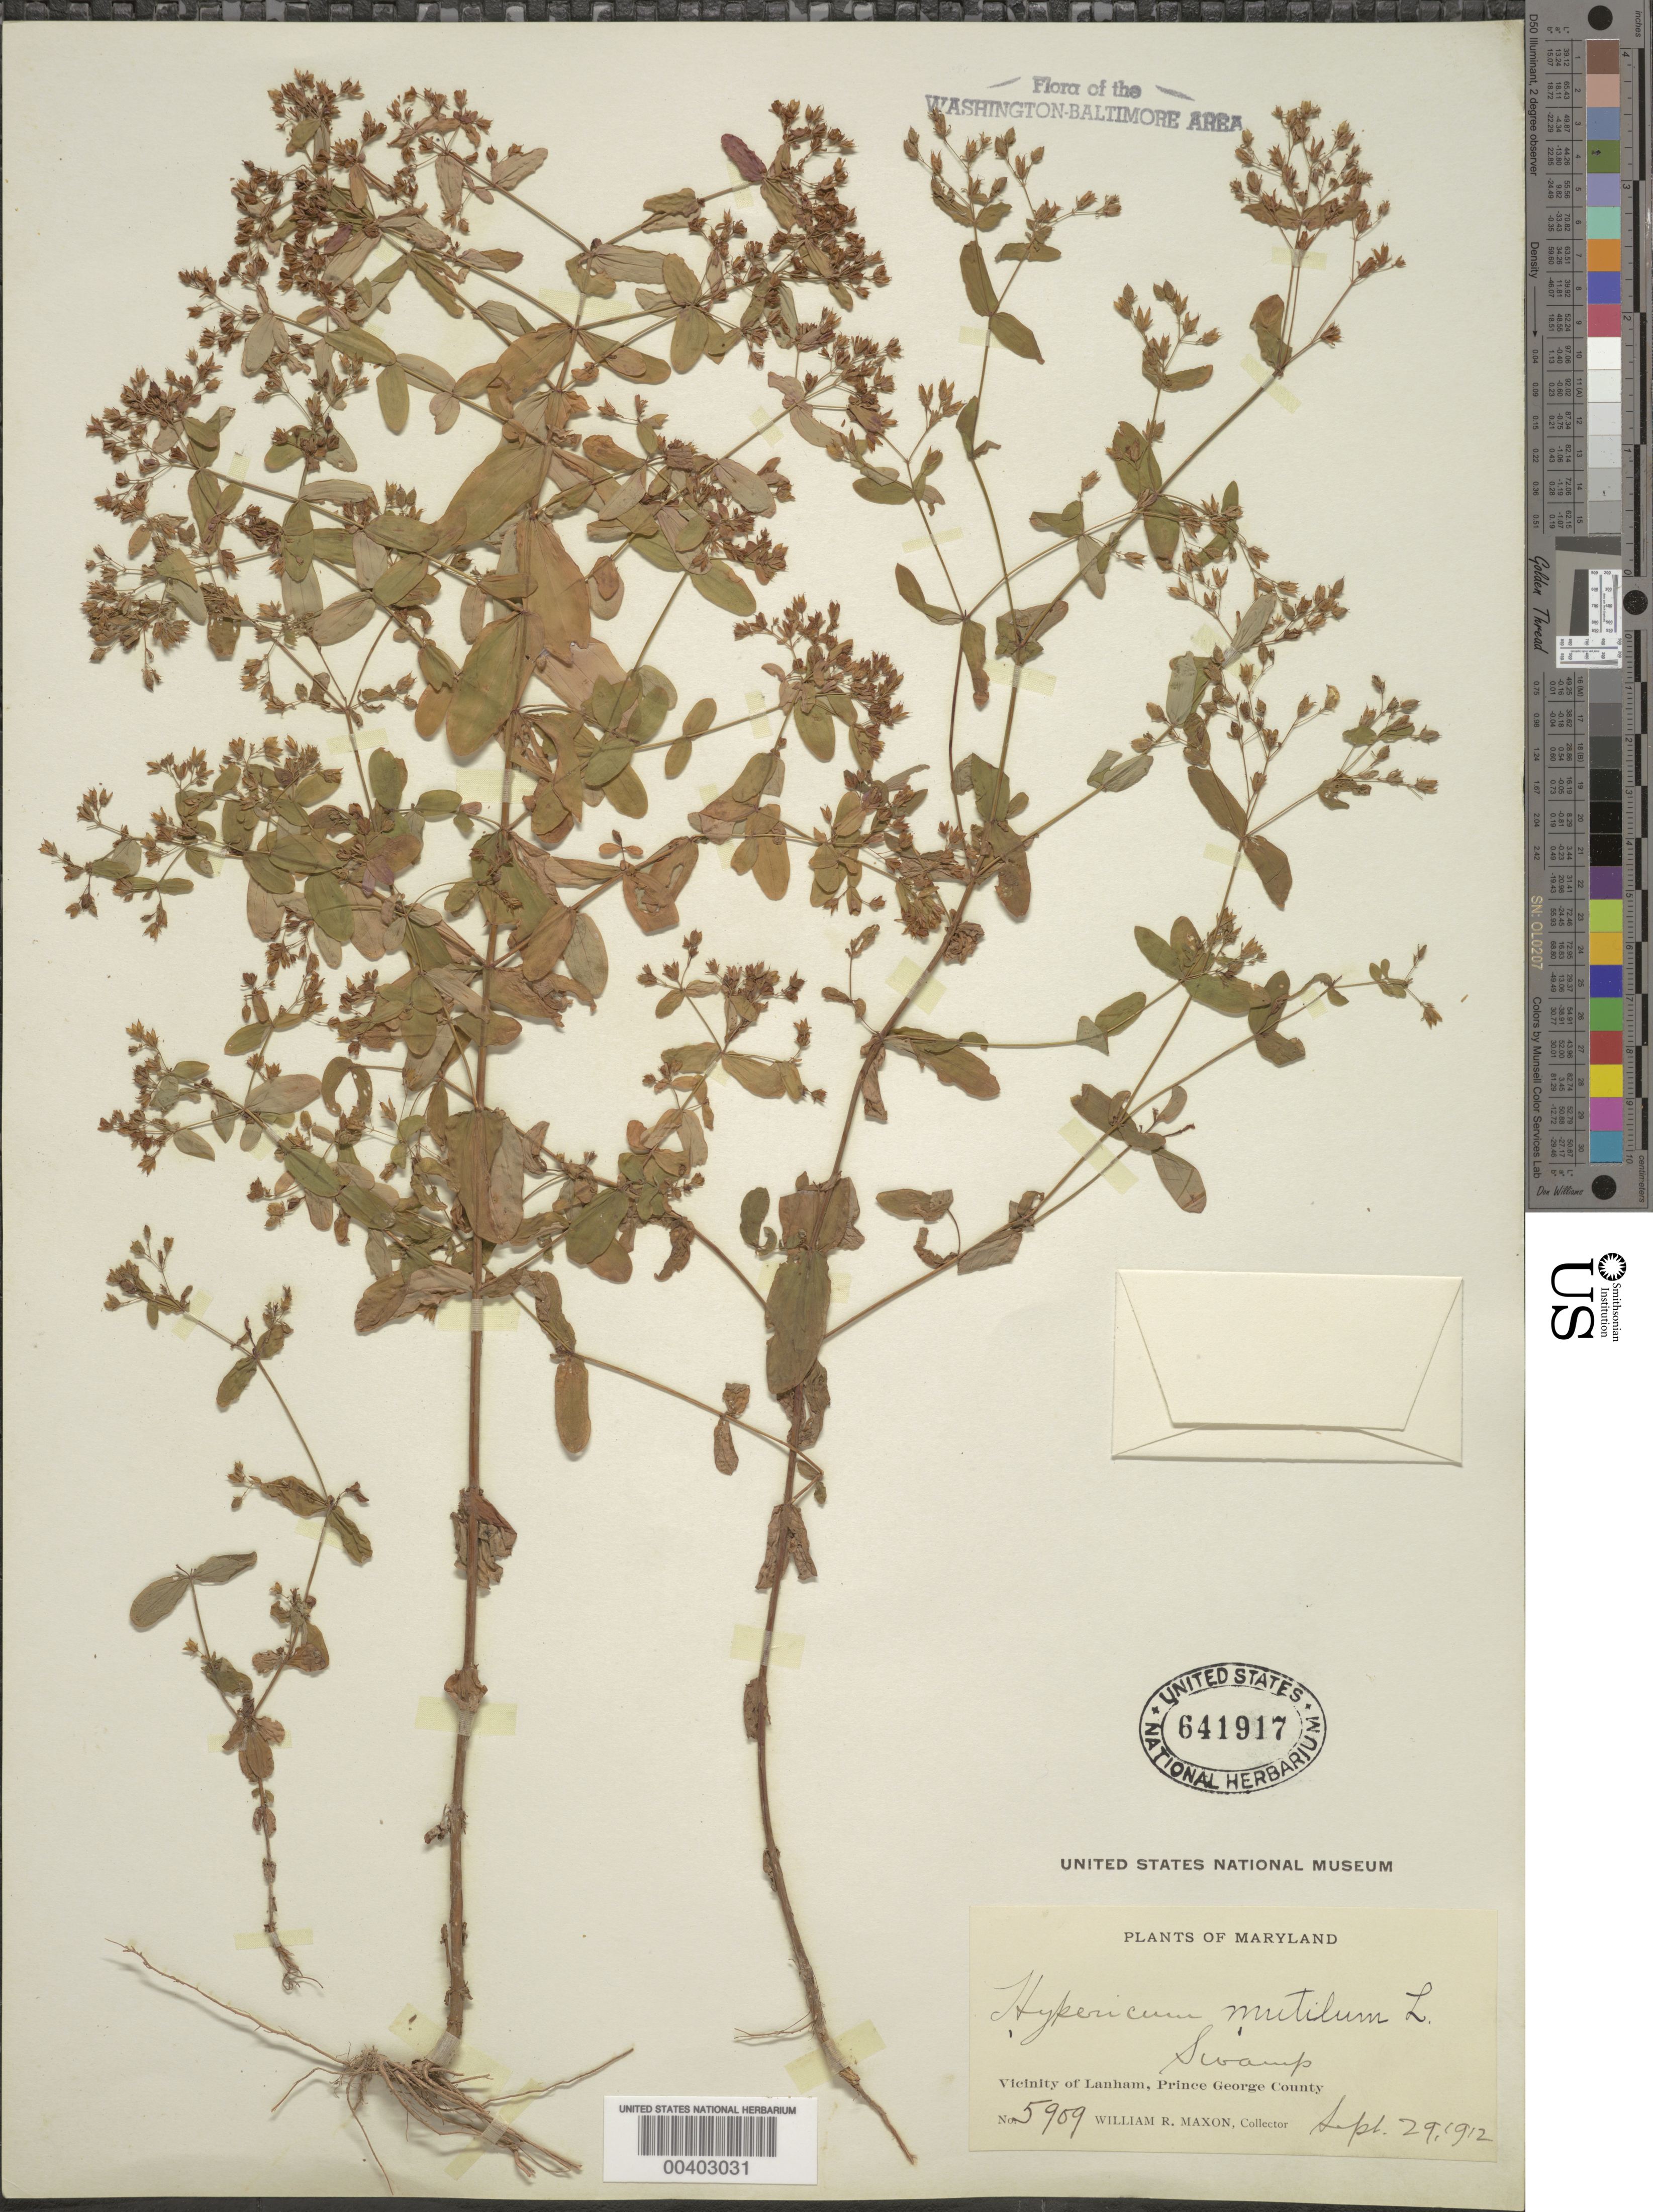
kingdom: Plantae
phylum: Tracheophyta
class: Magnoliopsida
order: Malpighiales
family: Hypericaceae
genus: Hypericum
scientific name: Hypericum mutilum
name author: L.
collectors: W. R. Maxon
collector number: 5909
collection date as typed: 29 Sep 1912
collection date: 1912-09-29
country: United States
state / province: Maryland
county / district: Prince George's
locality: Lanham vicinity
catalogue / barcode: US 641917